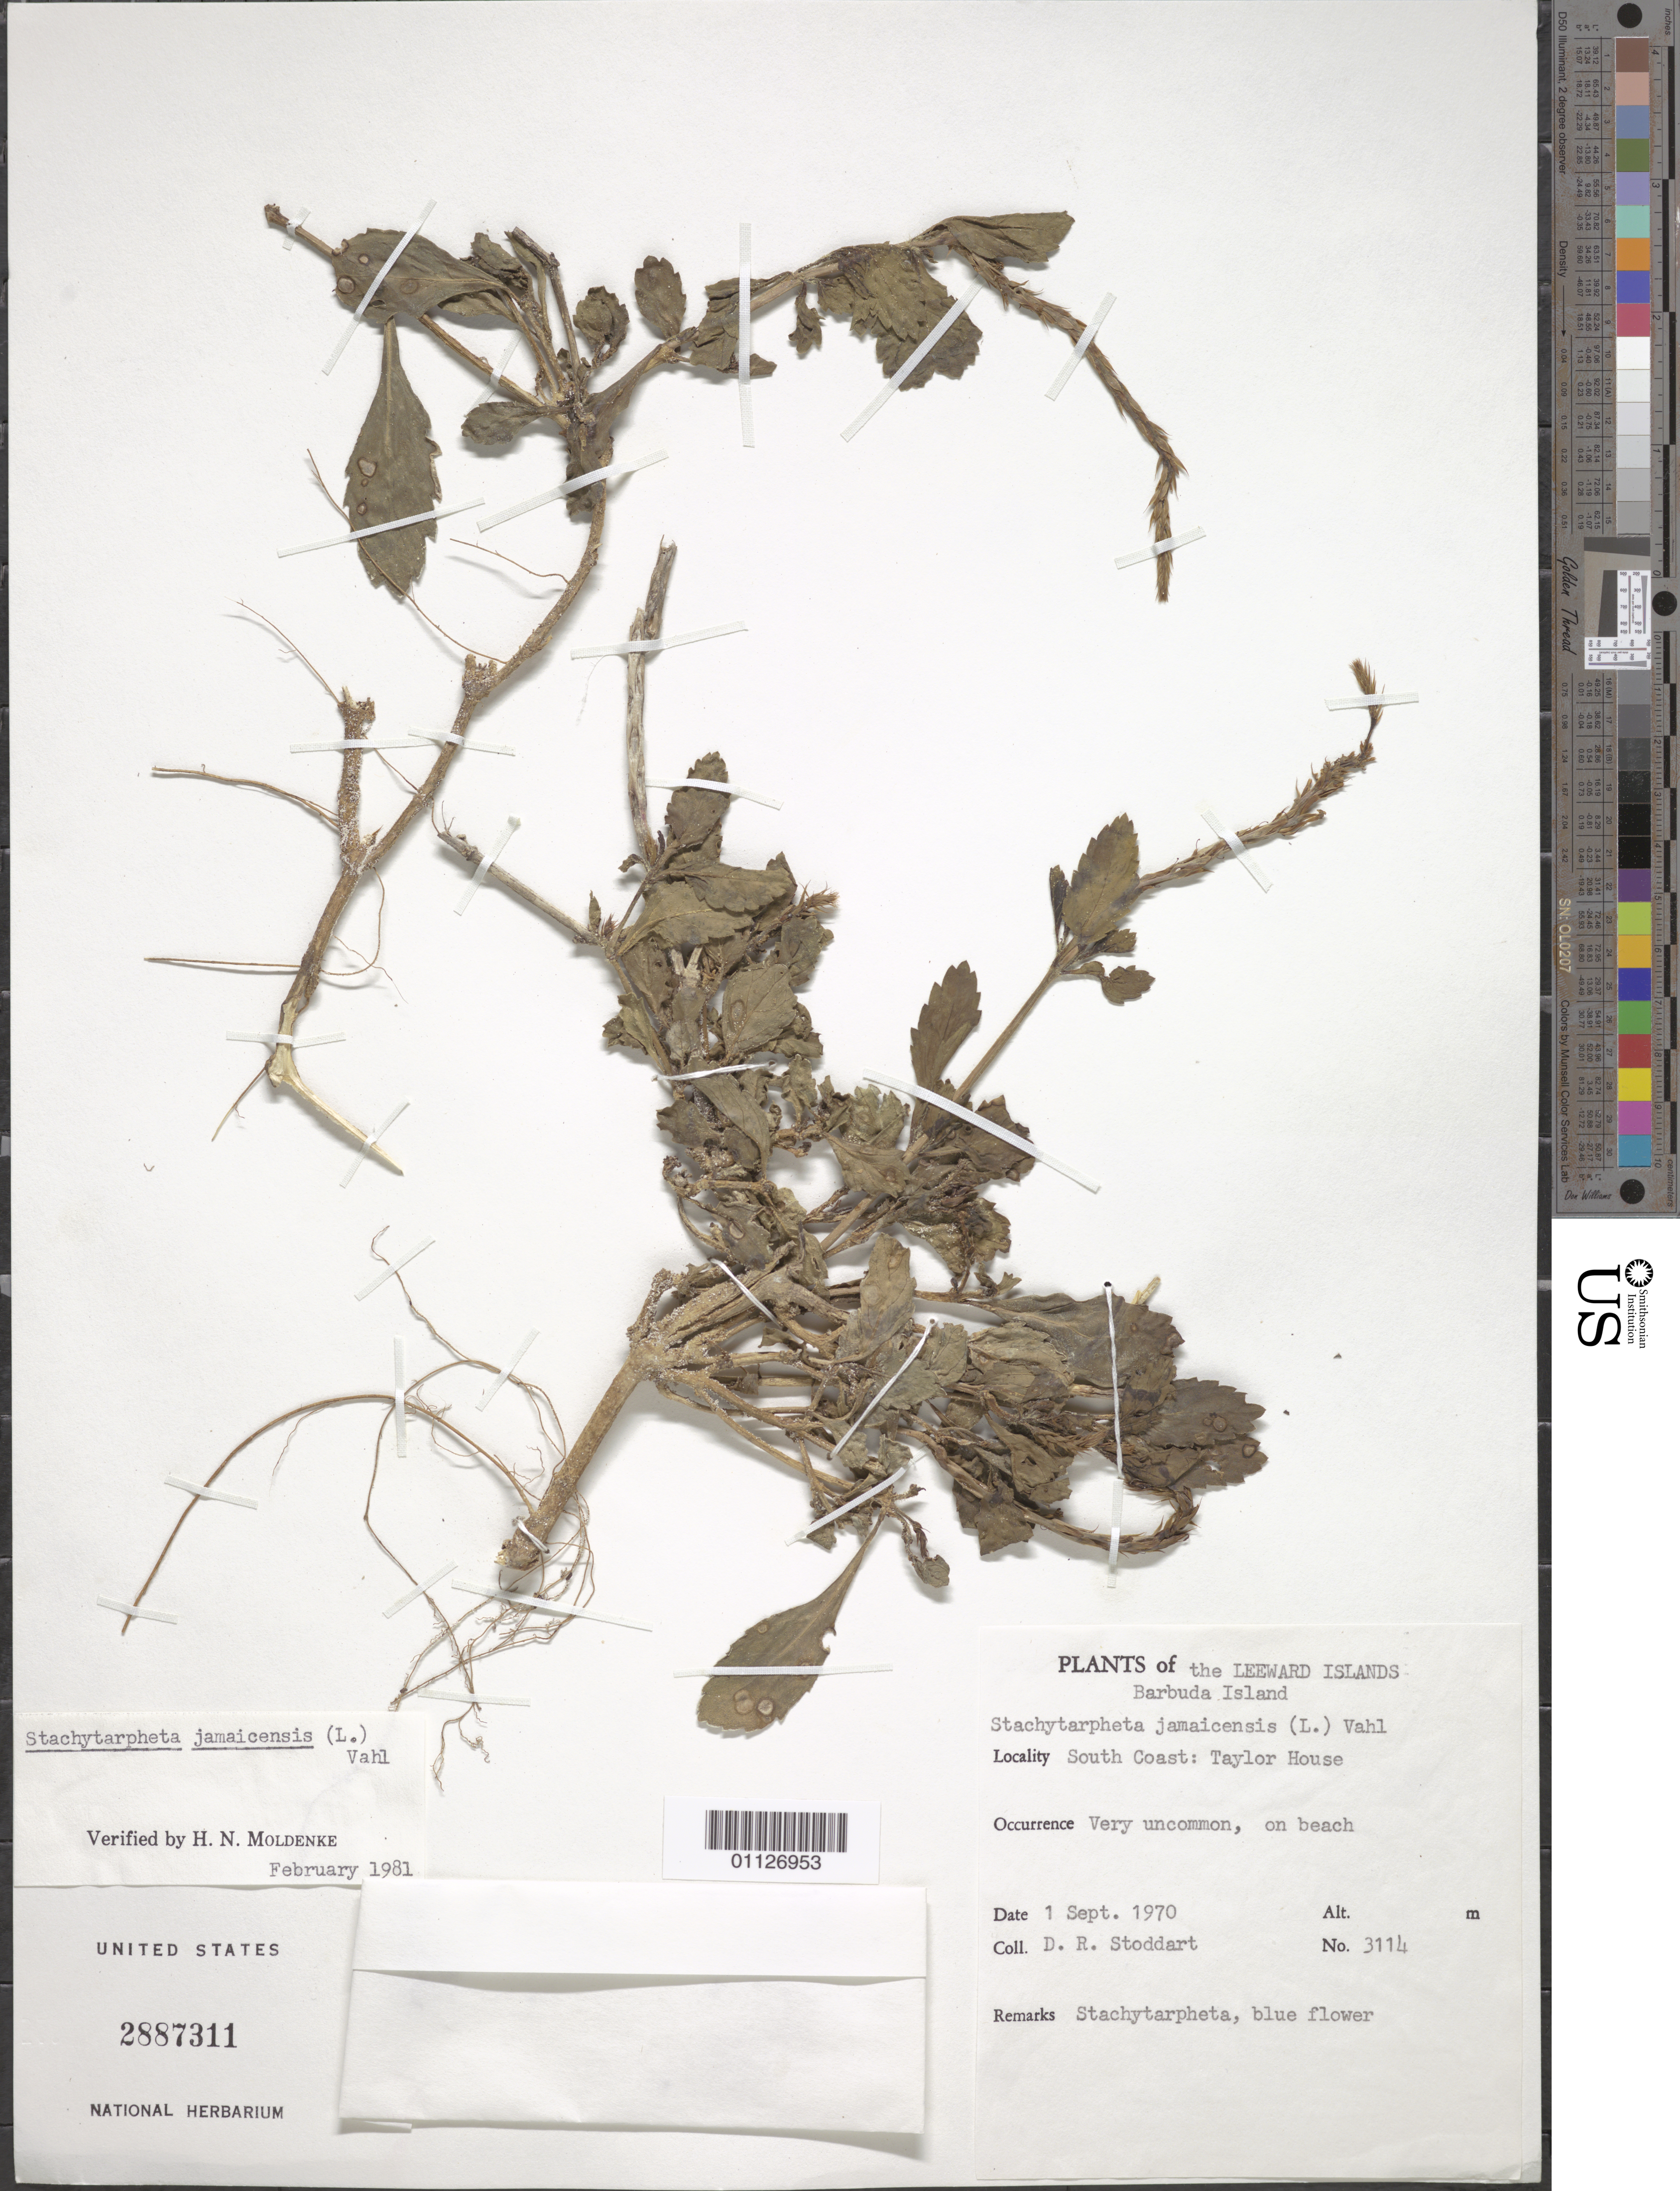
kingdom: Plantae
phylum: Tracheophyta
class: Magnoliopsida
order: Lamiales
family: Verbenaceae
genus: Stachytarpheta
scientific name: Stachytarpheta jamaicensis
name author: (L.) Vahl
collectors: D. R. Stoddart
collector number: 3114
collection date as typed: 01 Sep 1970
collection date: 1970-09-01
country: Antigua and Barbuda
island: Barbuda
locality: S coast: Taylor House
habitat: very uncommon | on beach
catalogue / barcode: US 2887311